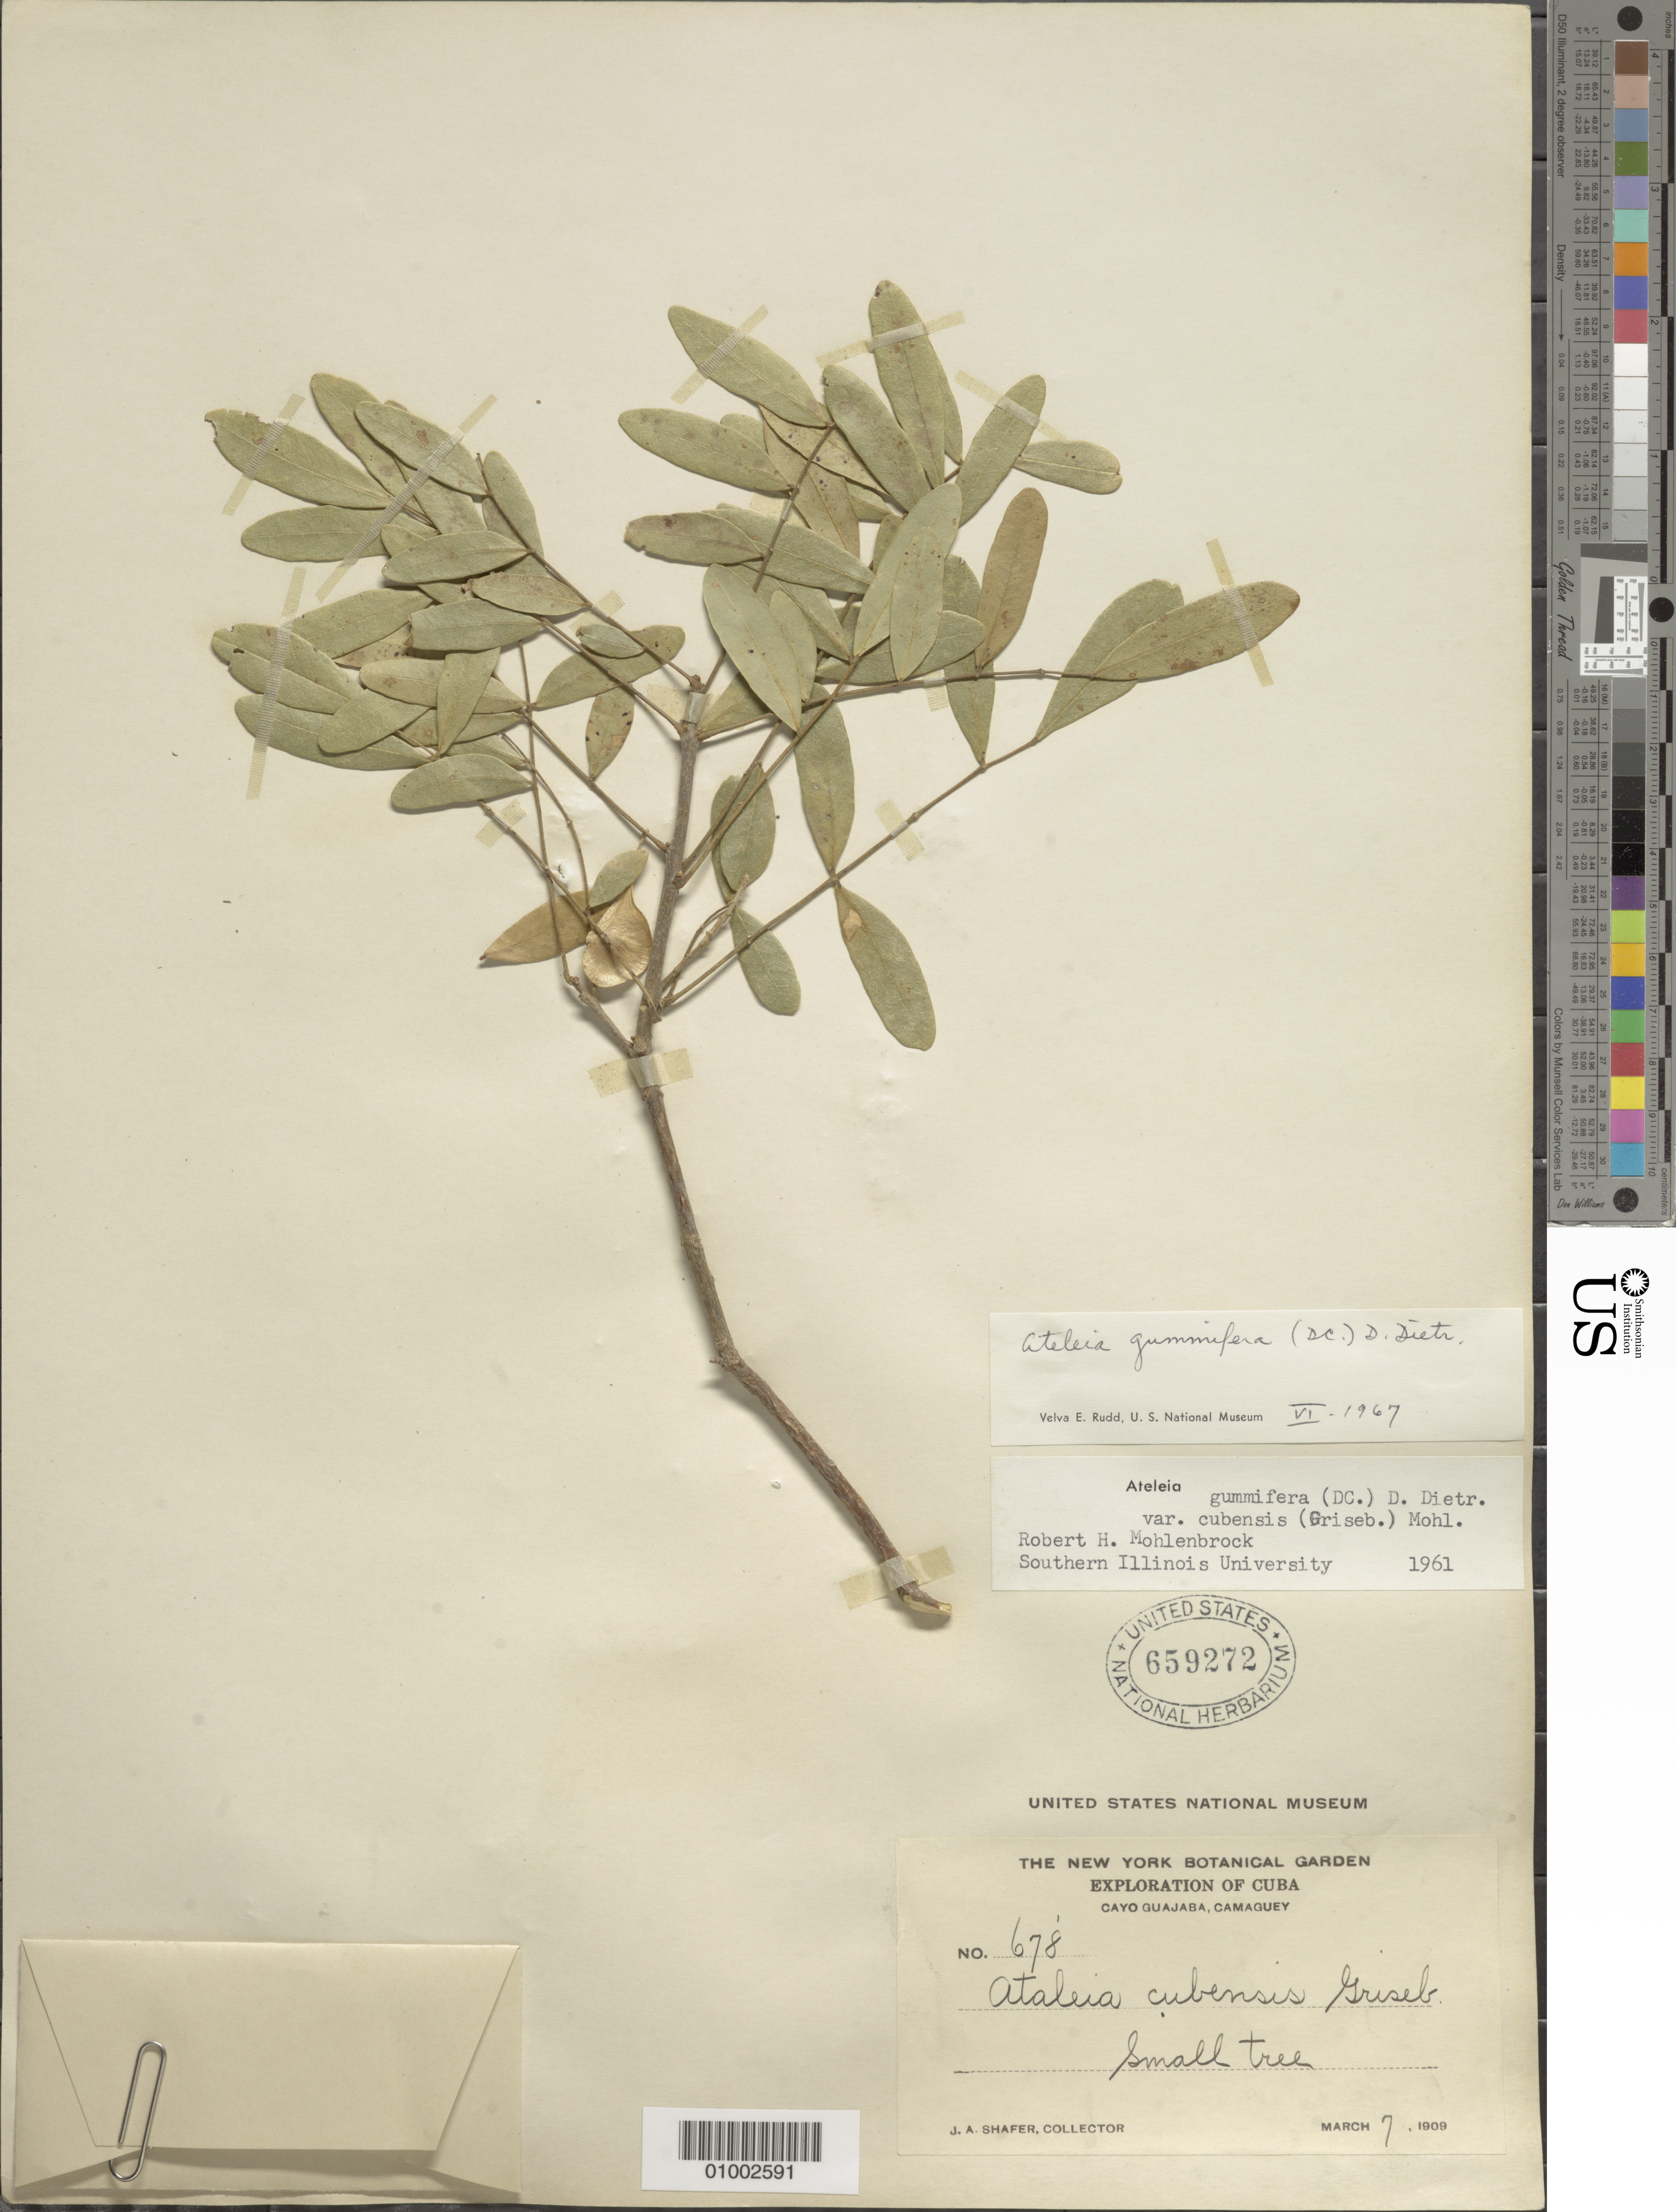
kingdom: Plantae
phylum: Tracheophyta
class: Magnoliopsida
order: Fabales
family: Fabaceae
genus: Ateleia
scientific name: Ateleia gummifera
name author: (Bertero ex DC.) D. Dietr.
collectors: J. A. Shafer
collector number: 678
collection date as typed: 07 Mar 1909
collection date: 1909-03-07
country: Cuba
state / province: Camagüey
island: Cuba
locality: Cayo Guajaba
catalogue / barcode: US 659272